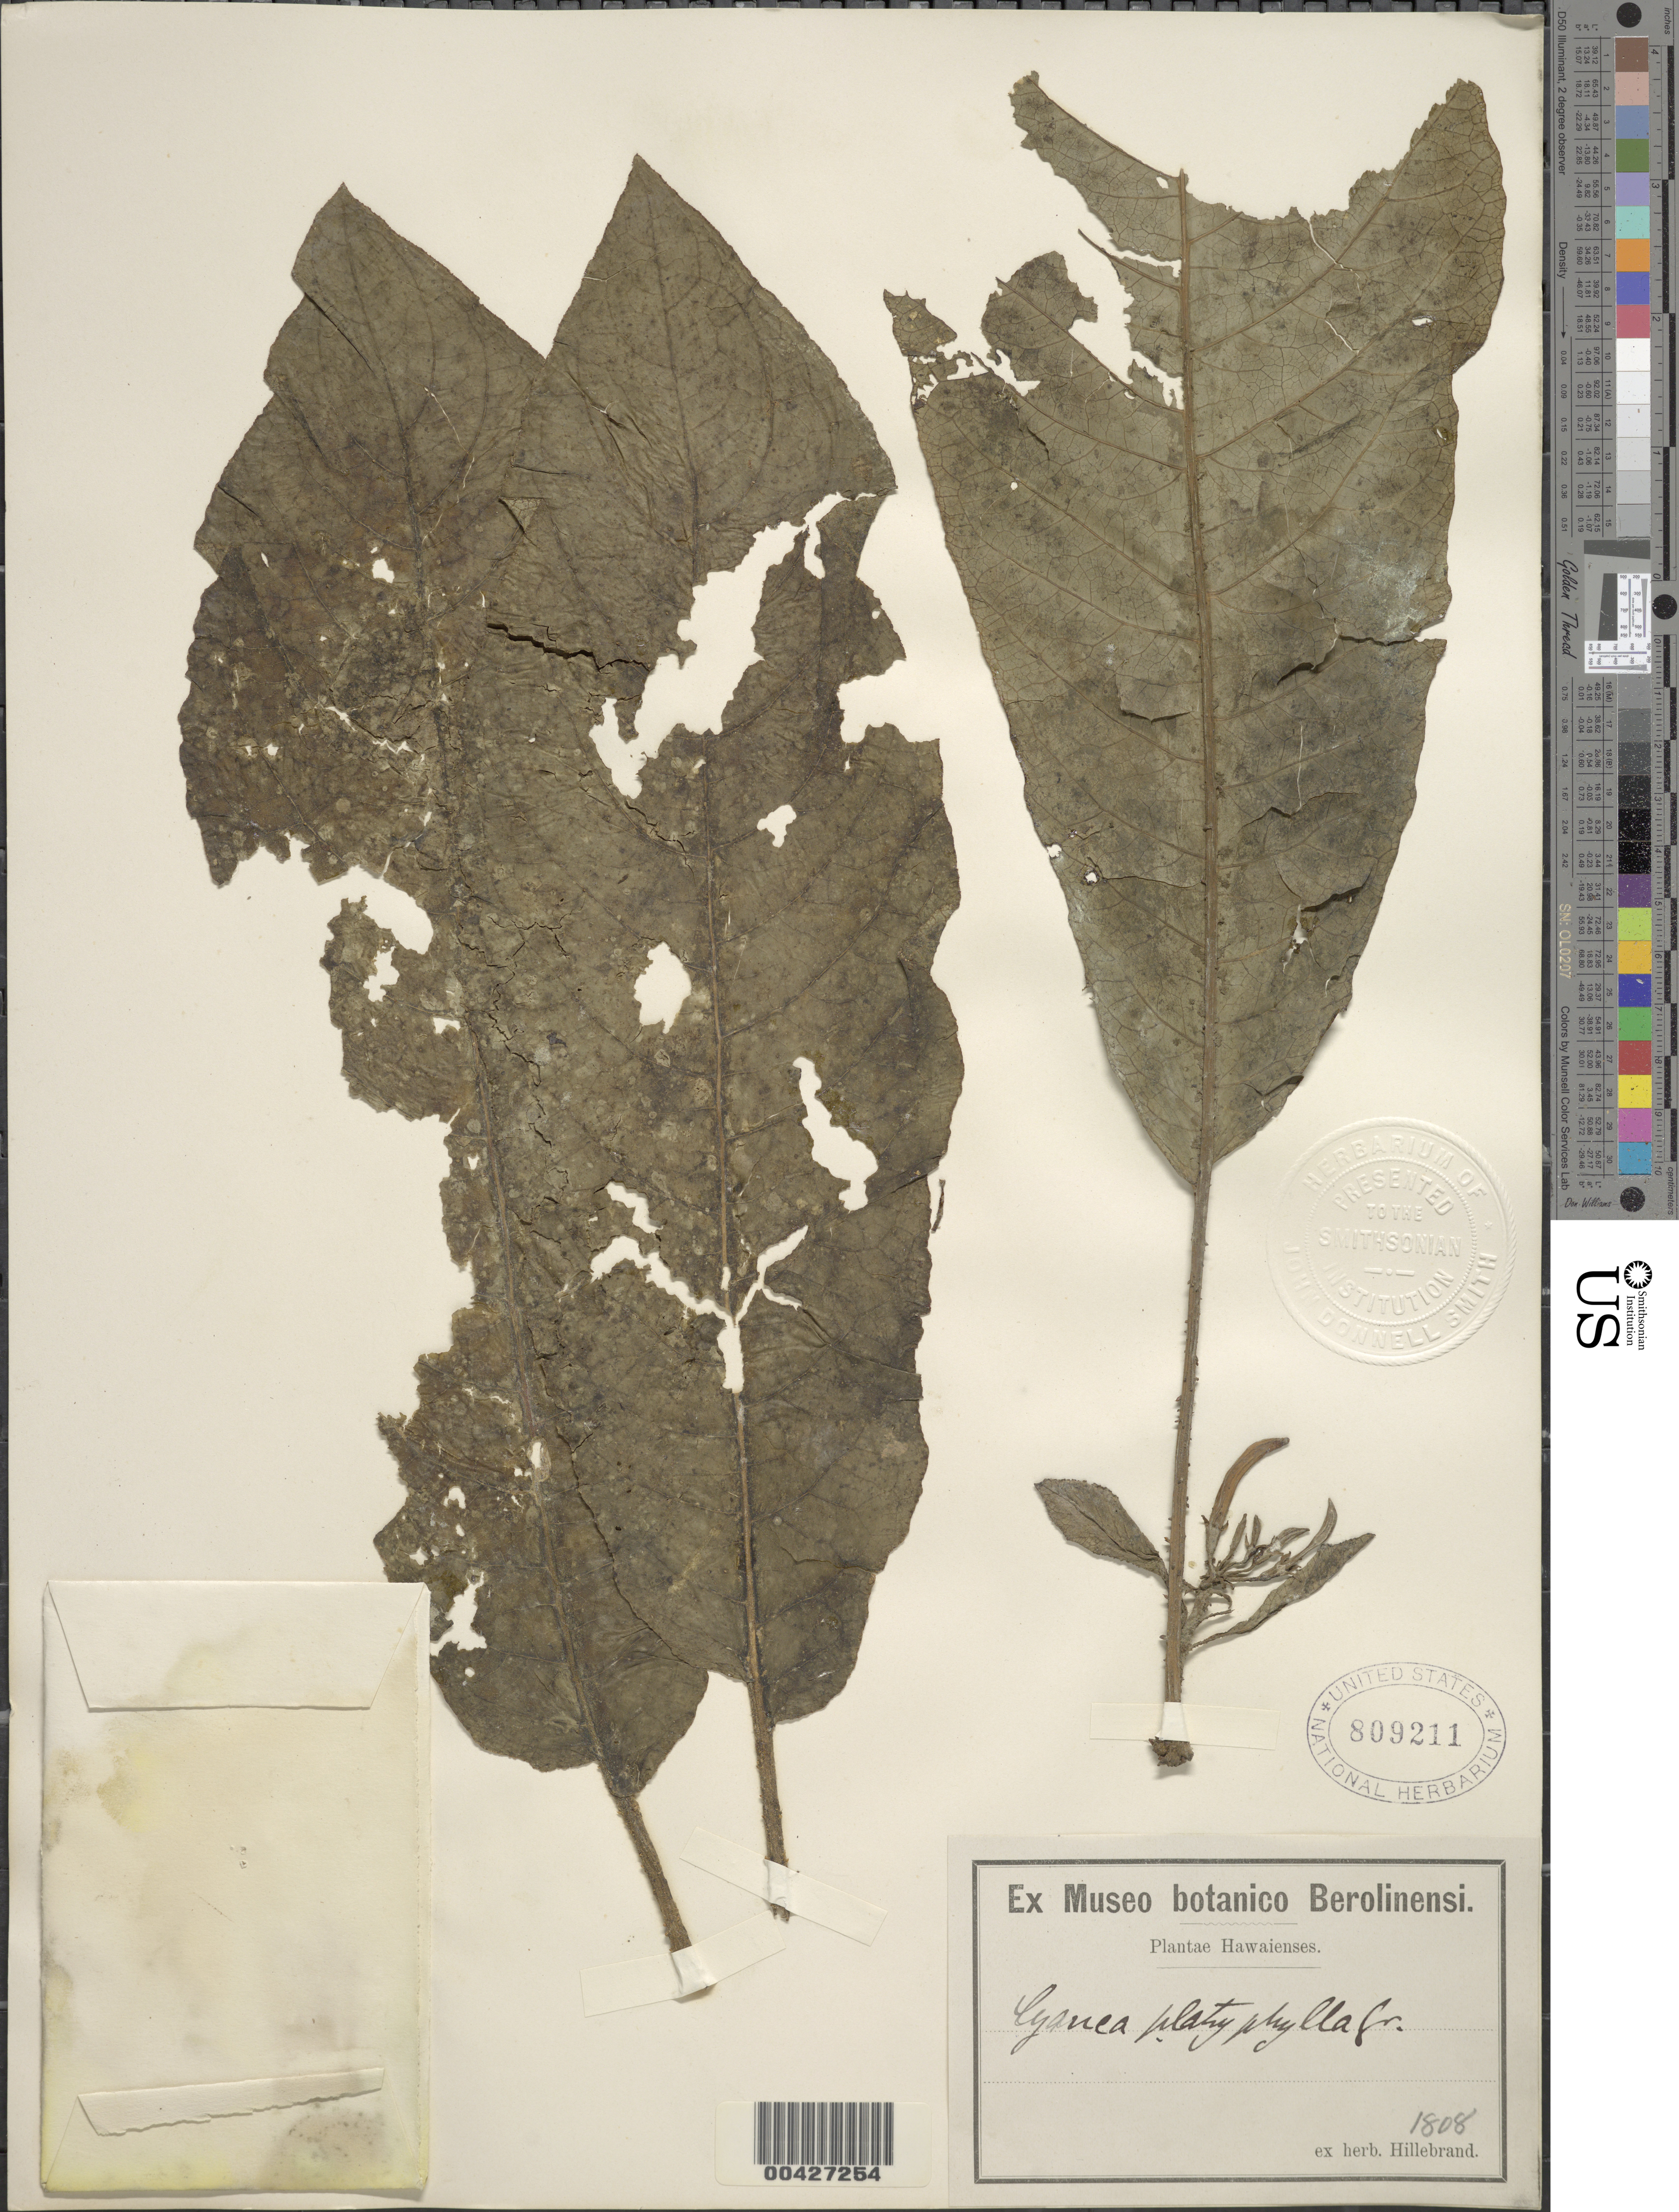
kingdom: Plantae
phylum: Tracheophyta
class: Magnoliopsida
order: Asterales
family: Campanulaceae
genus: Cyanea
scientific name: Cyanea platyphylla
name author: (A. Gray) Hillebr.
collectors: W. Hillebrand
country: United States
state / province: Hawaii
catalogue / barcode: US 809211